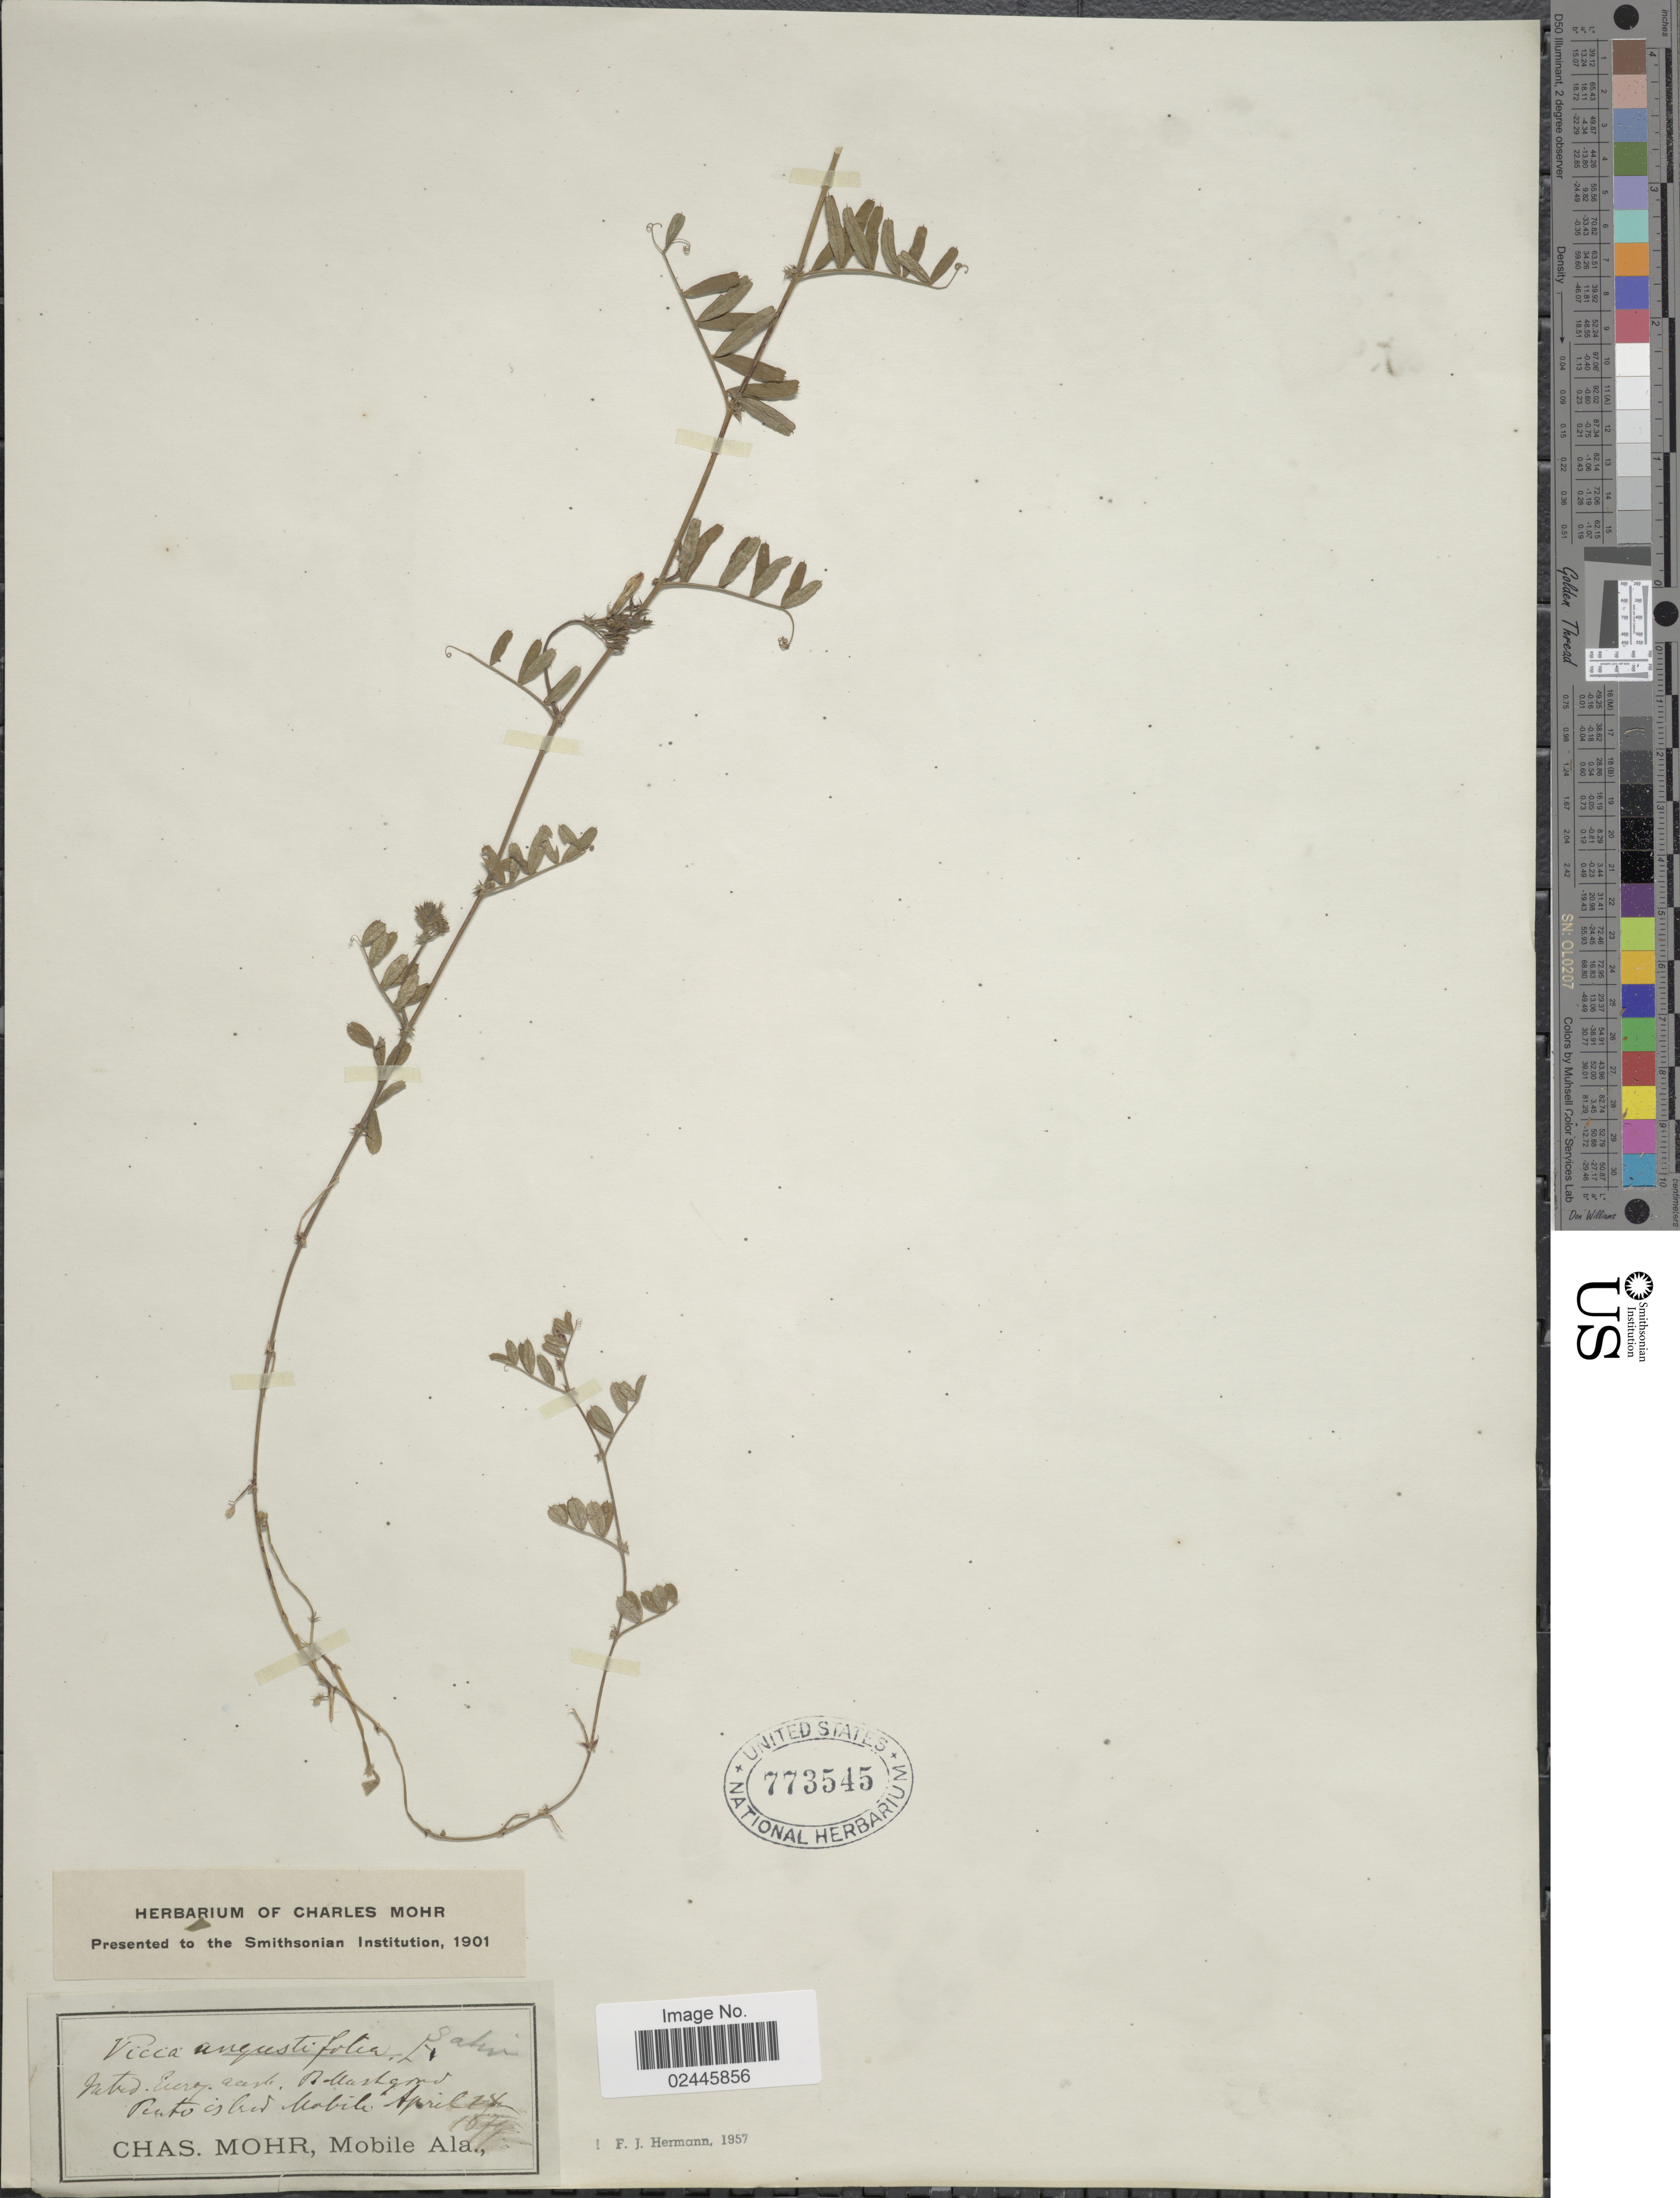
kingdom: Plantae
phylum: Tracheophyta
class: Magnoliopsida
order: Fabales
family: Fabaceae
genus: Vicia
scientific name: Vicia angustifolia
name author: L.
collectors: Mohr, C. T. (herbarium)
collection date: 1874-04-28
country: United States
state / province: Alabama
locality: Pinto island Mobile.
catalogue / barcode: US 773545